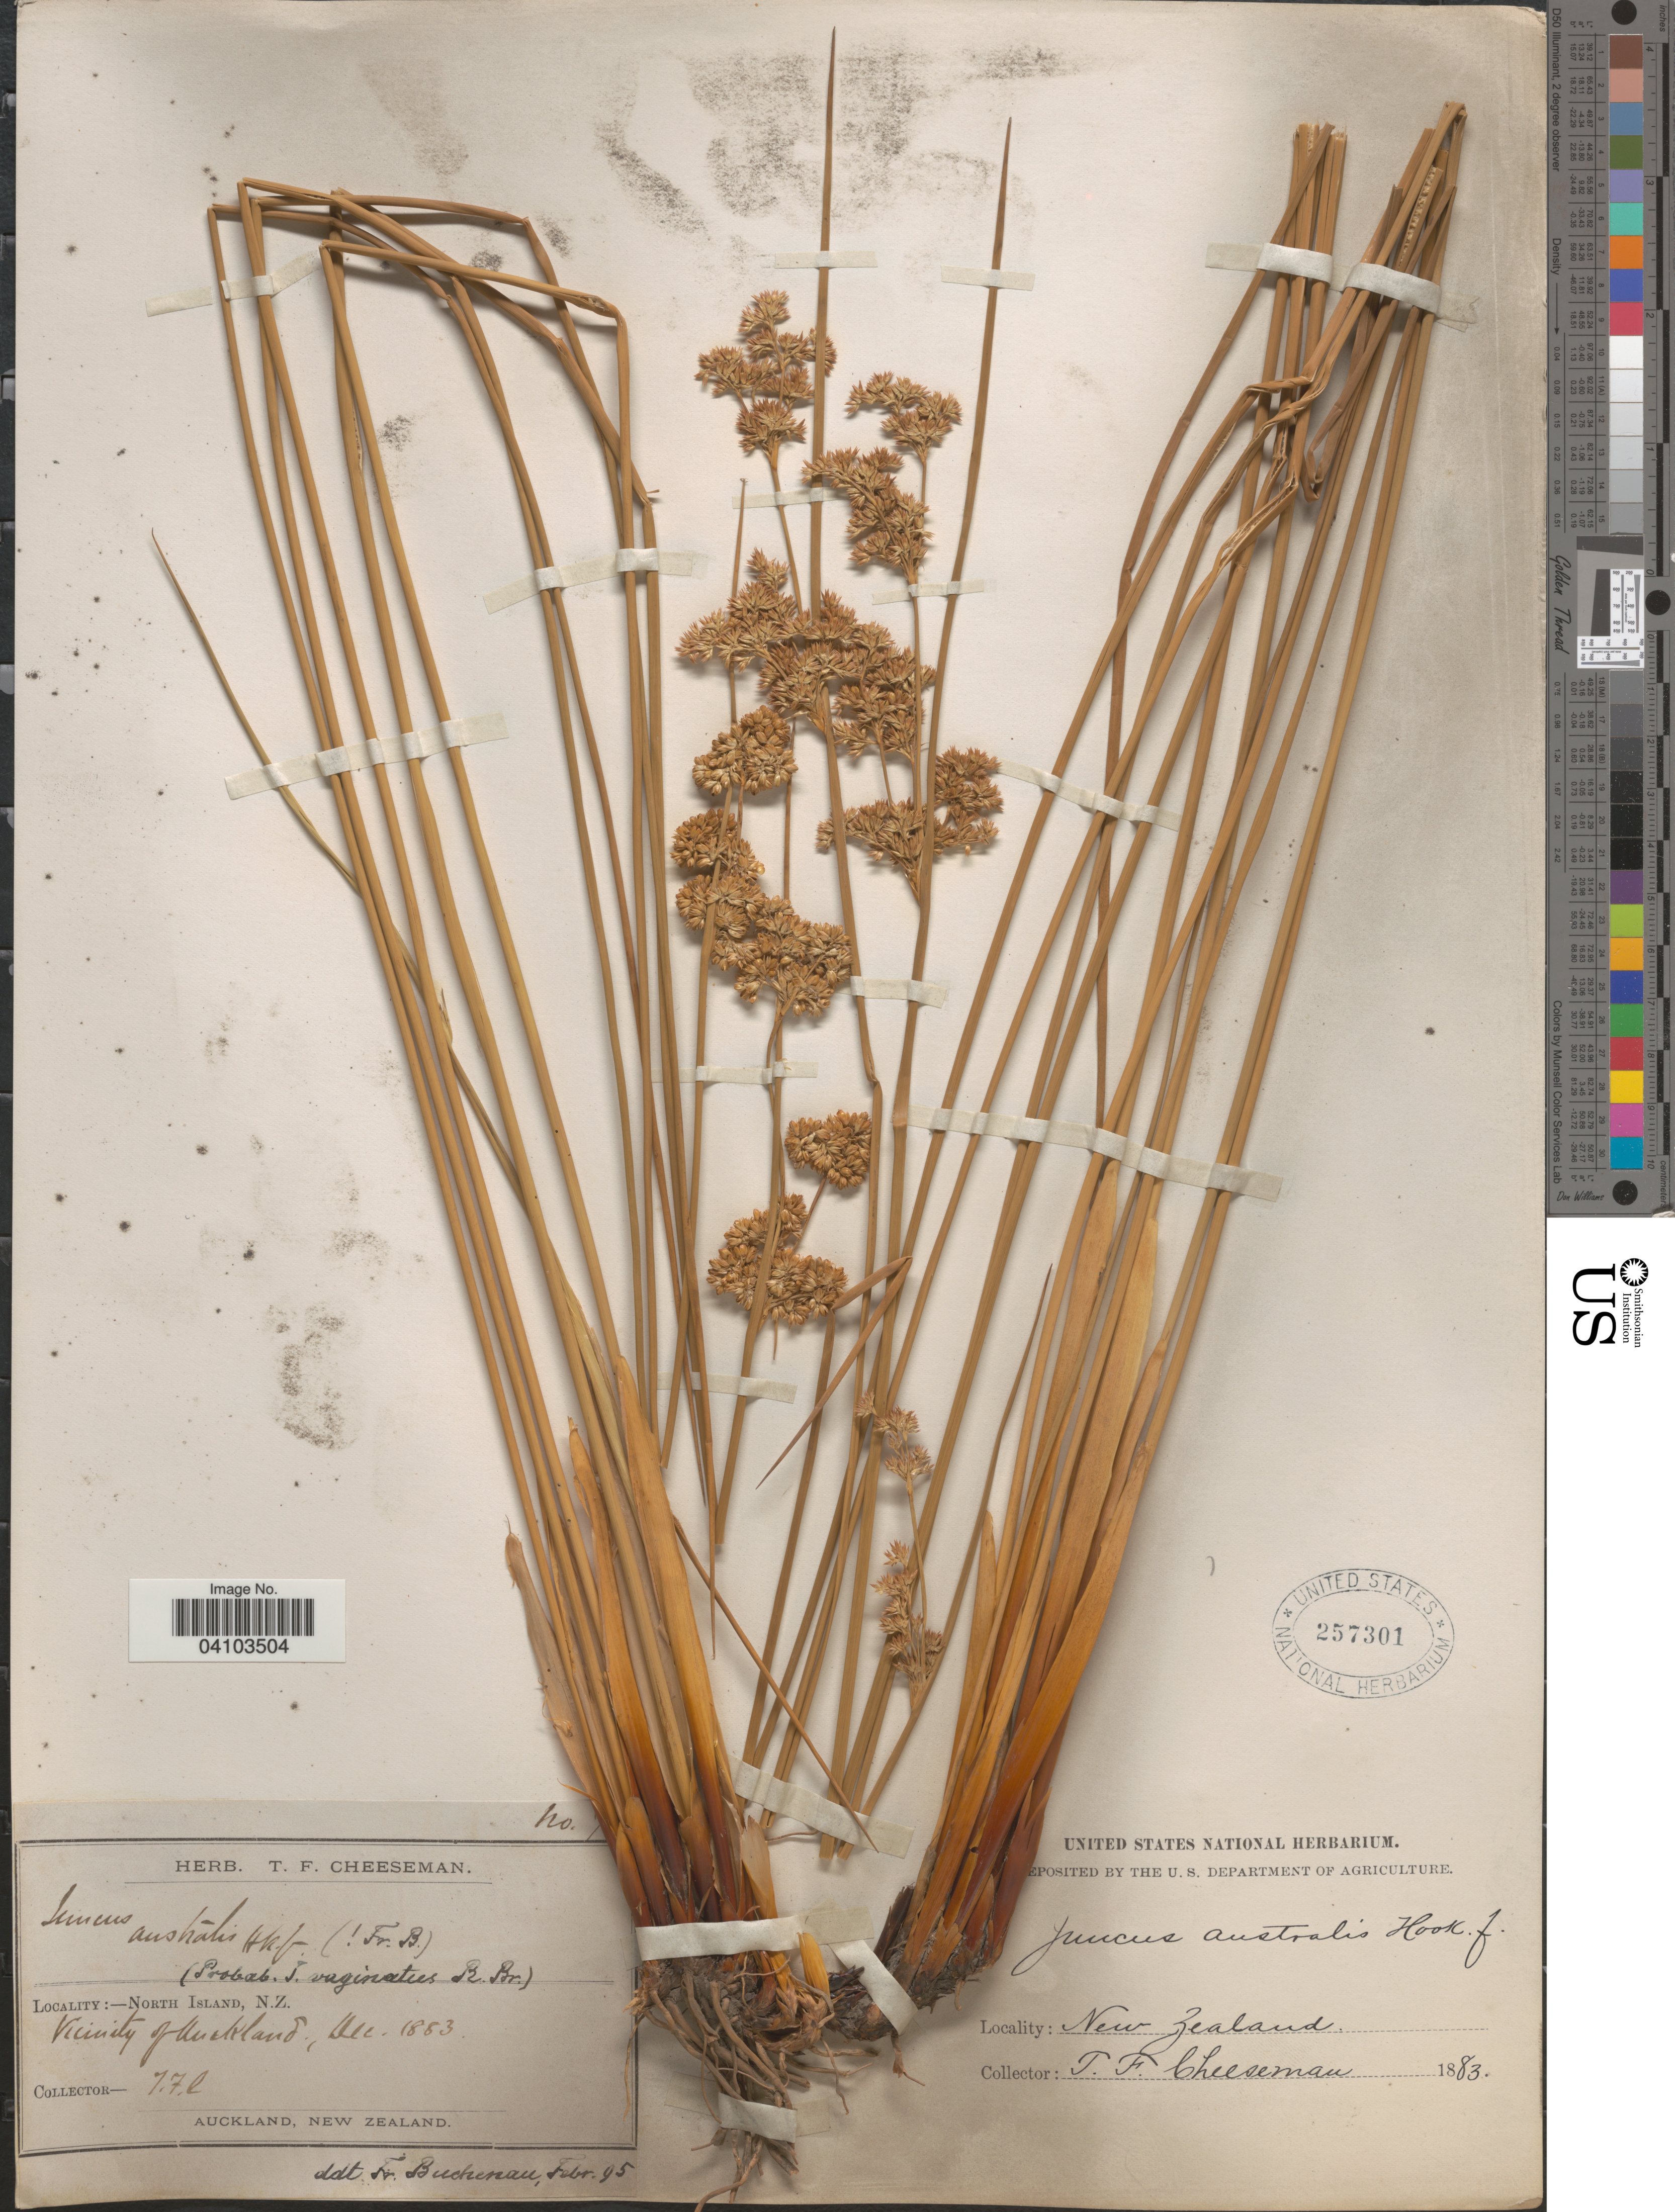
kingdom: Plantae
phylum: Tracheophyta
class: Liliopsida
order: Poales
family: Juncaceae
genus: Juncus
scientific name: Juncus vaginatus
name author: R. Br.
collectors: T. F. Cheeseman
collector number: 1*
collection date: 1883-12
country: New Zealand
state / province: Auckland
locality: North Island. Vicinity of Auckland.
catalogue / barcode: US 257301